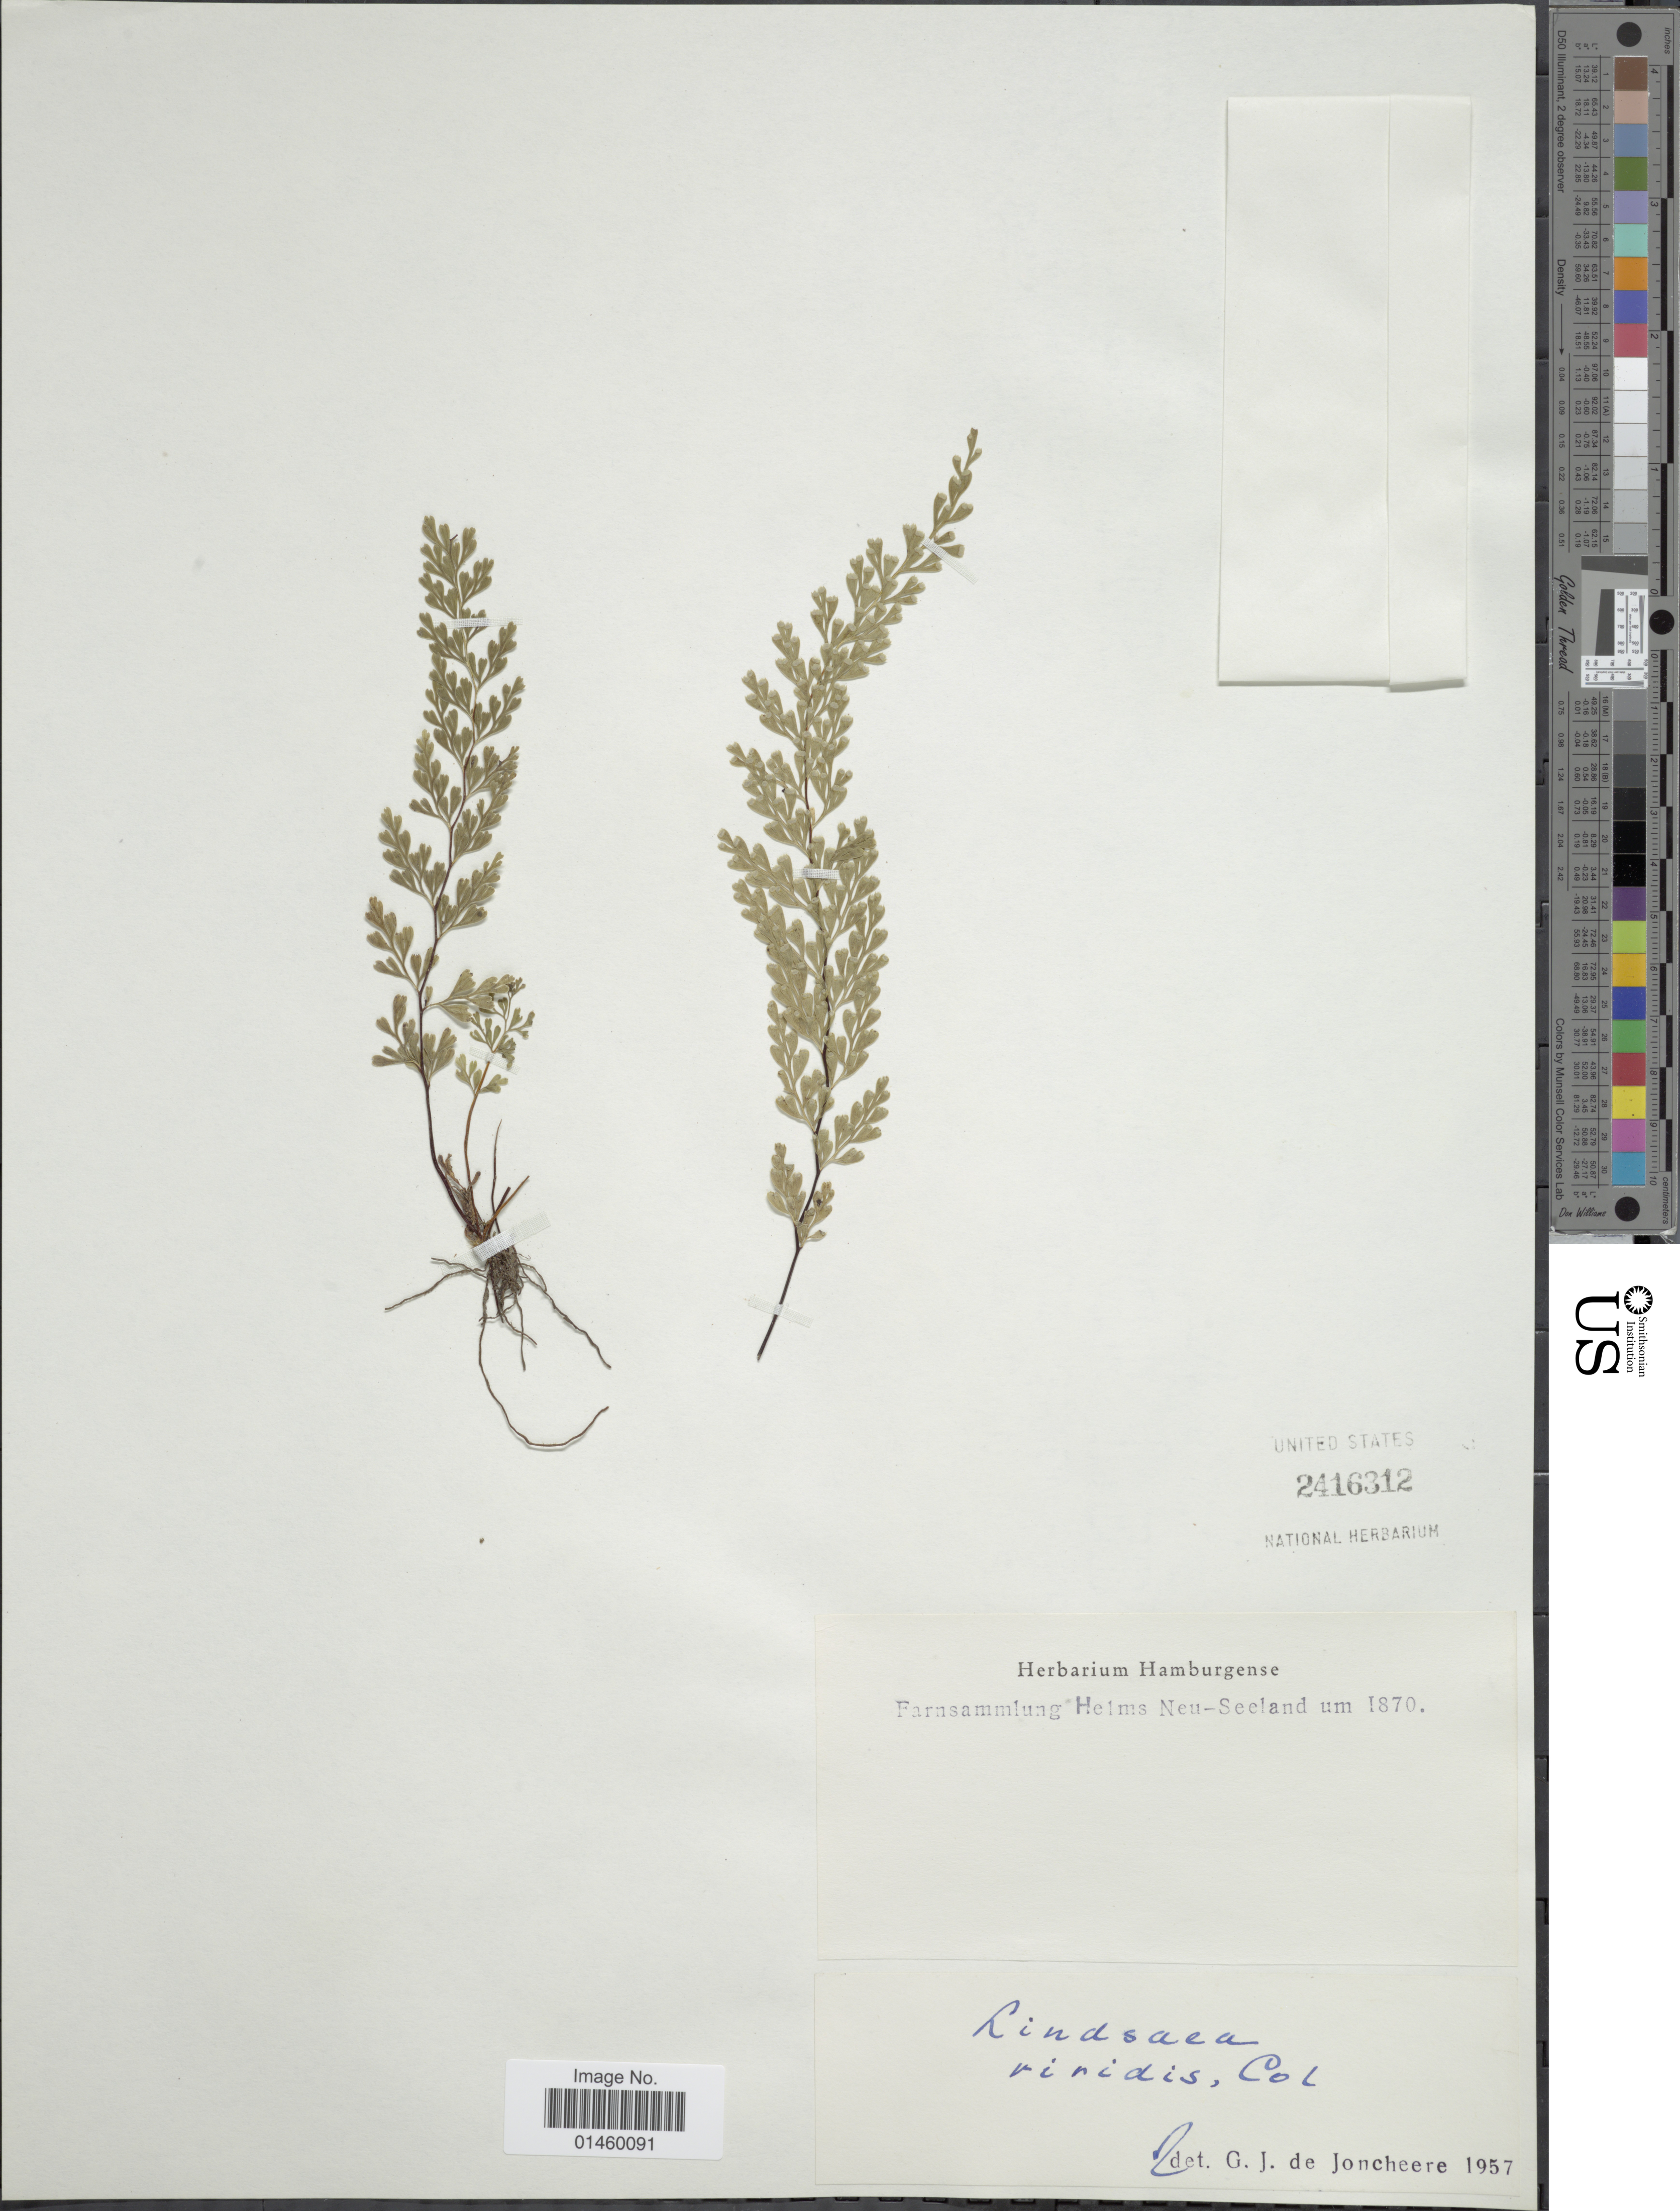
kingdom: Plantae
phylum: Tracheophyta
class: Polypodiopsida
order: Polypodiales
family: Lindsaeaceae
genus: Lindsaea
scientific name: Lindsaea viridis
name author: Copel.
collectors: Helms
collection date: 1870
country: New Zealand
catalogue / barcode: US 2416312